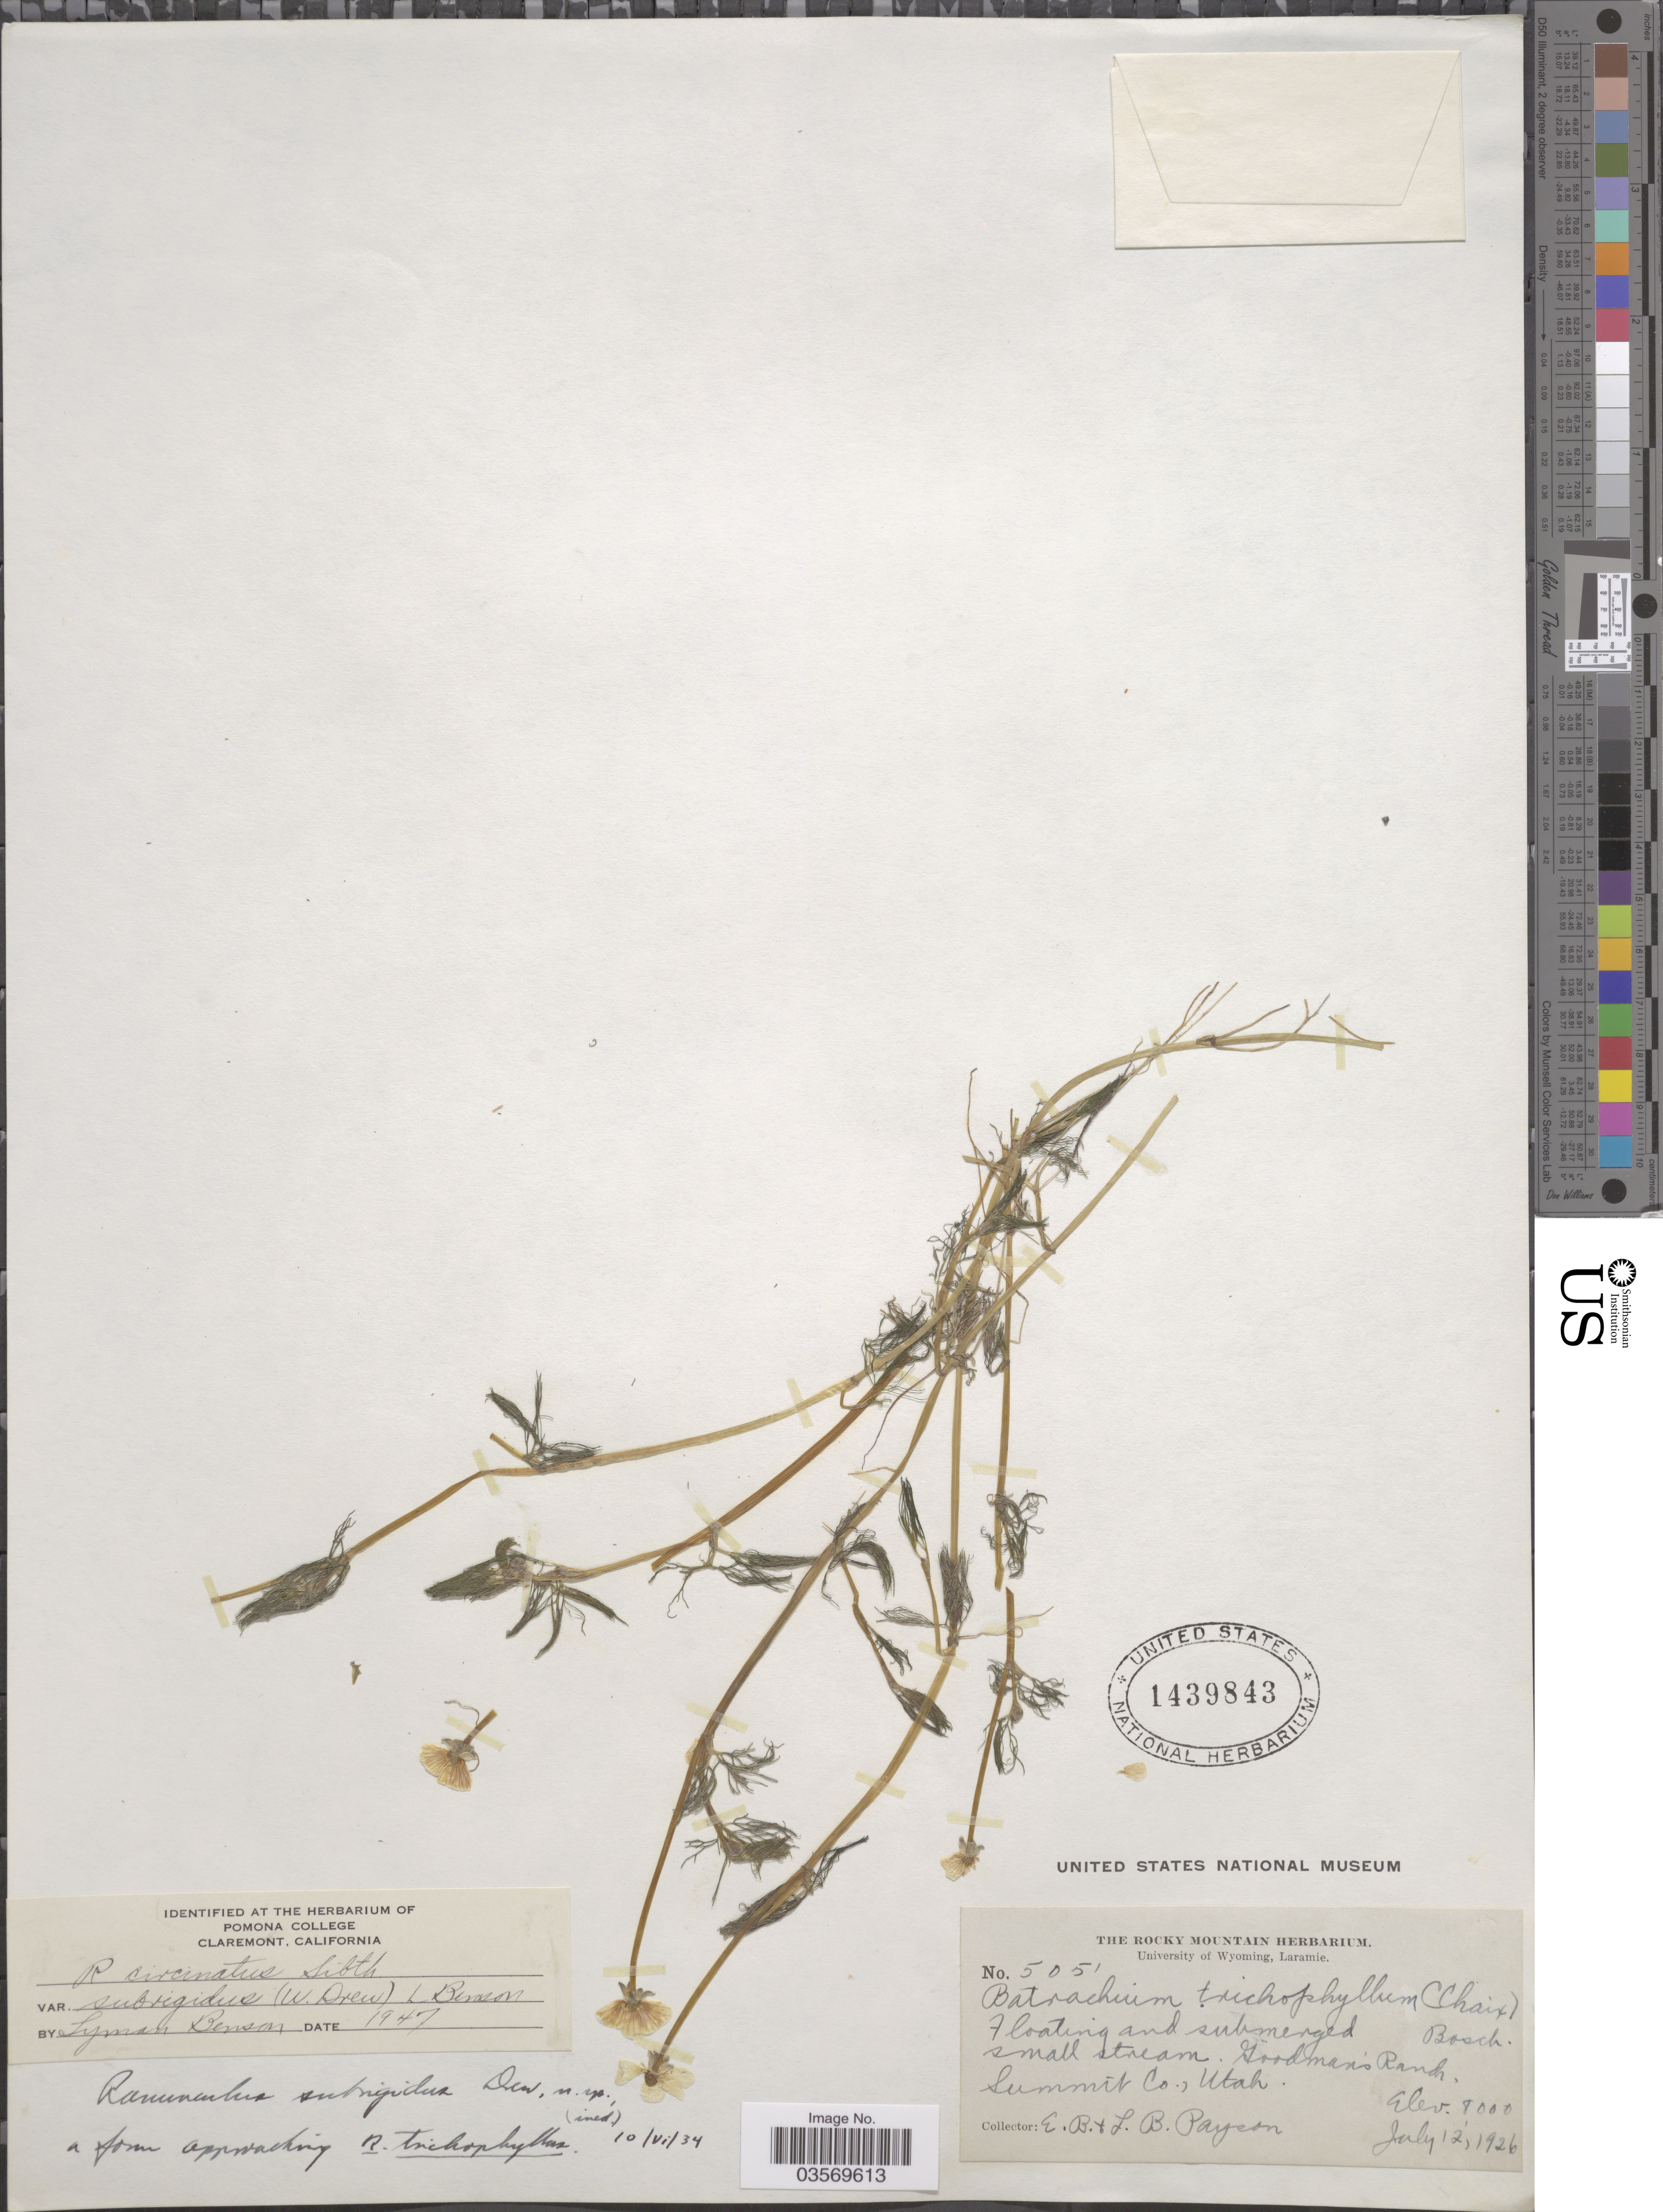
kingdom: Plantae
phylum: Tracheophyta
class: Magnoliopsida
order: Ranunculales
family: Ranunculaceae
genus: Ranunculus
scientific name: Ranunculus subrigidus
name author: W.B. Drew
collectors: E. B. Payson & L. Payson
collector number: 5051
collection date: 1926-07-12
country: United States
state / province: Utah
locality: Goodmans Ranch, Summit Co.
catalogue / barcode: US 1439843